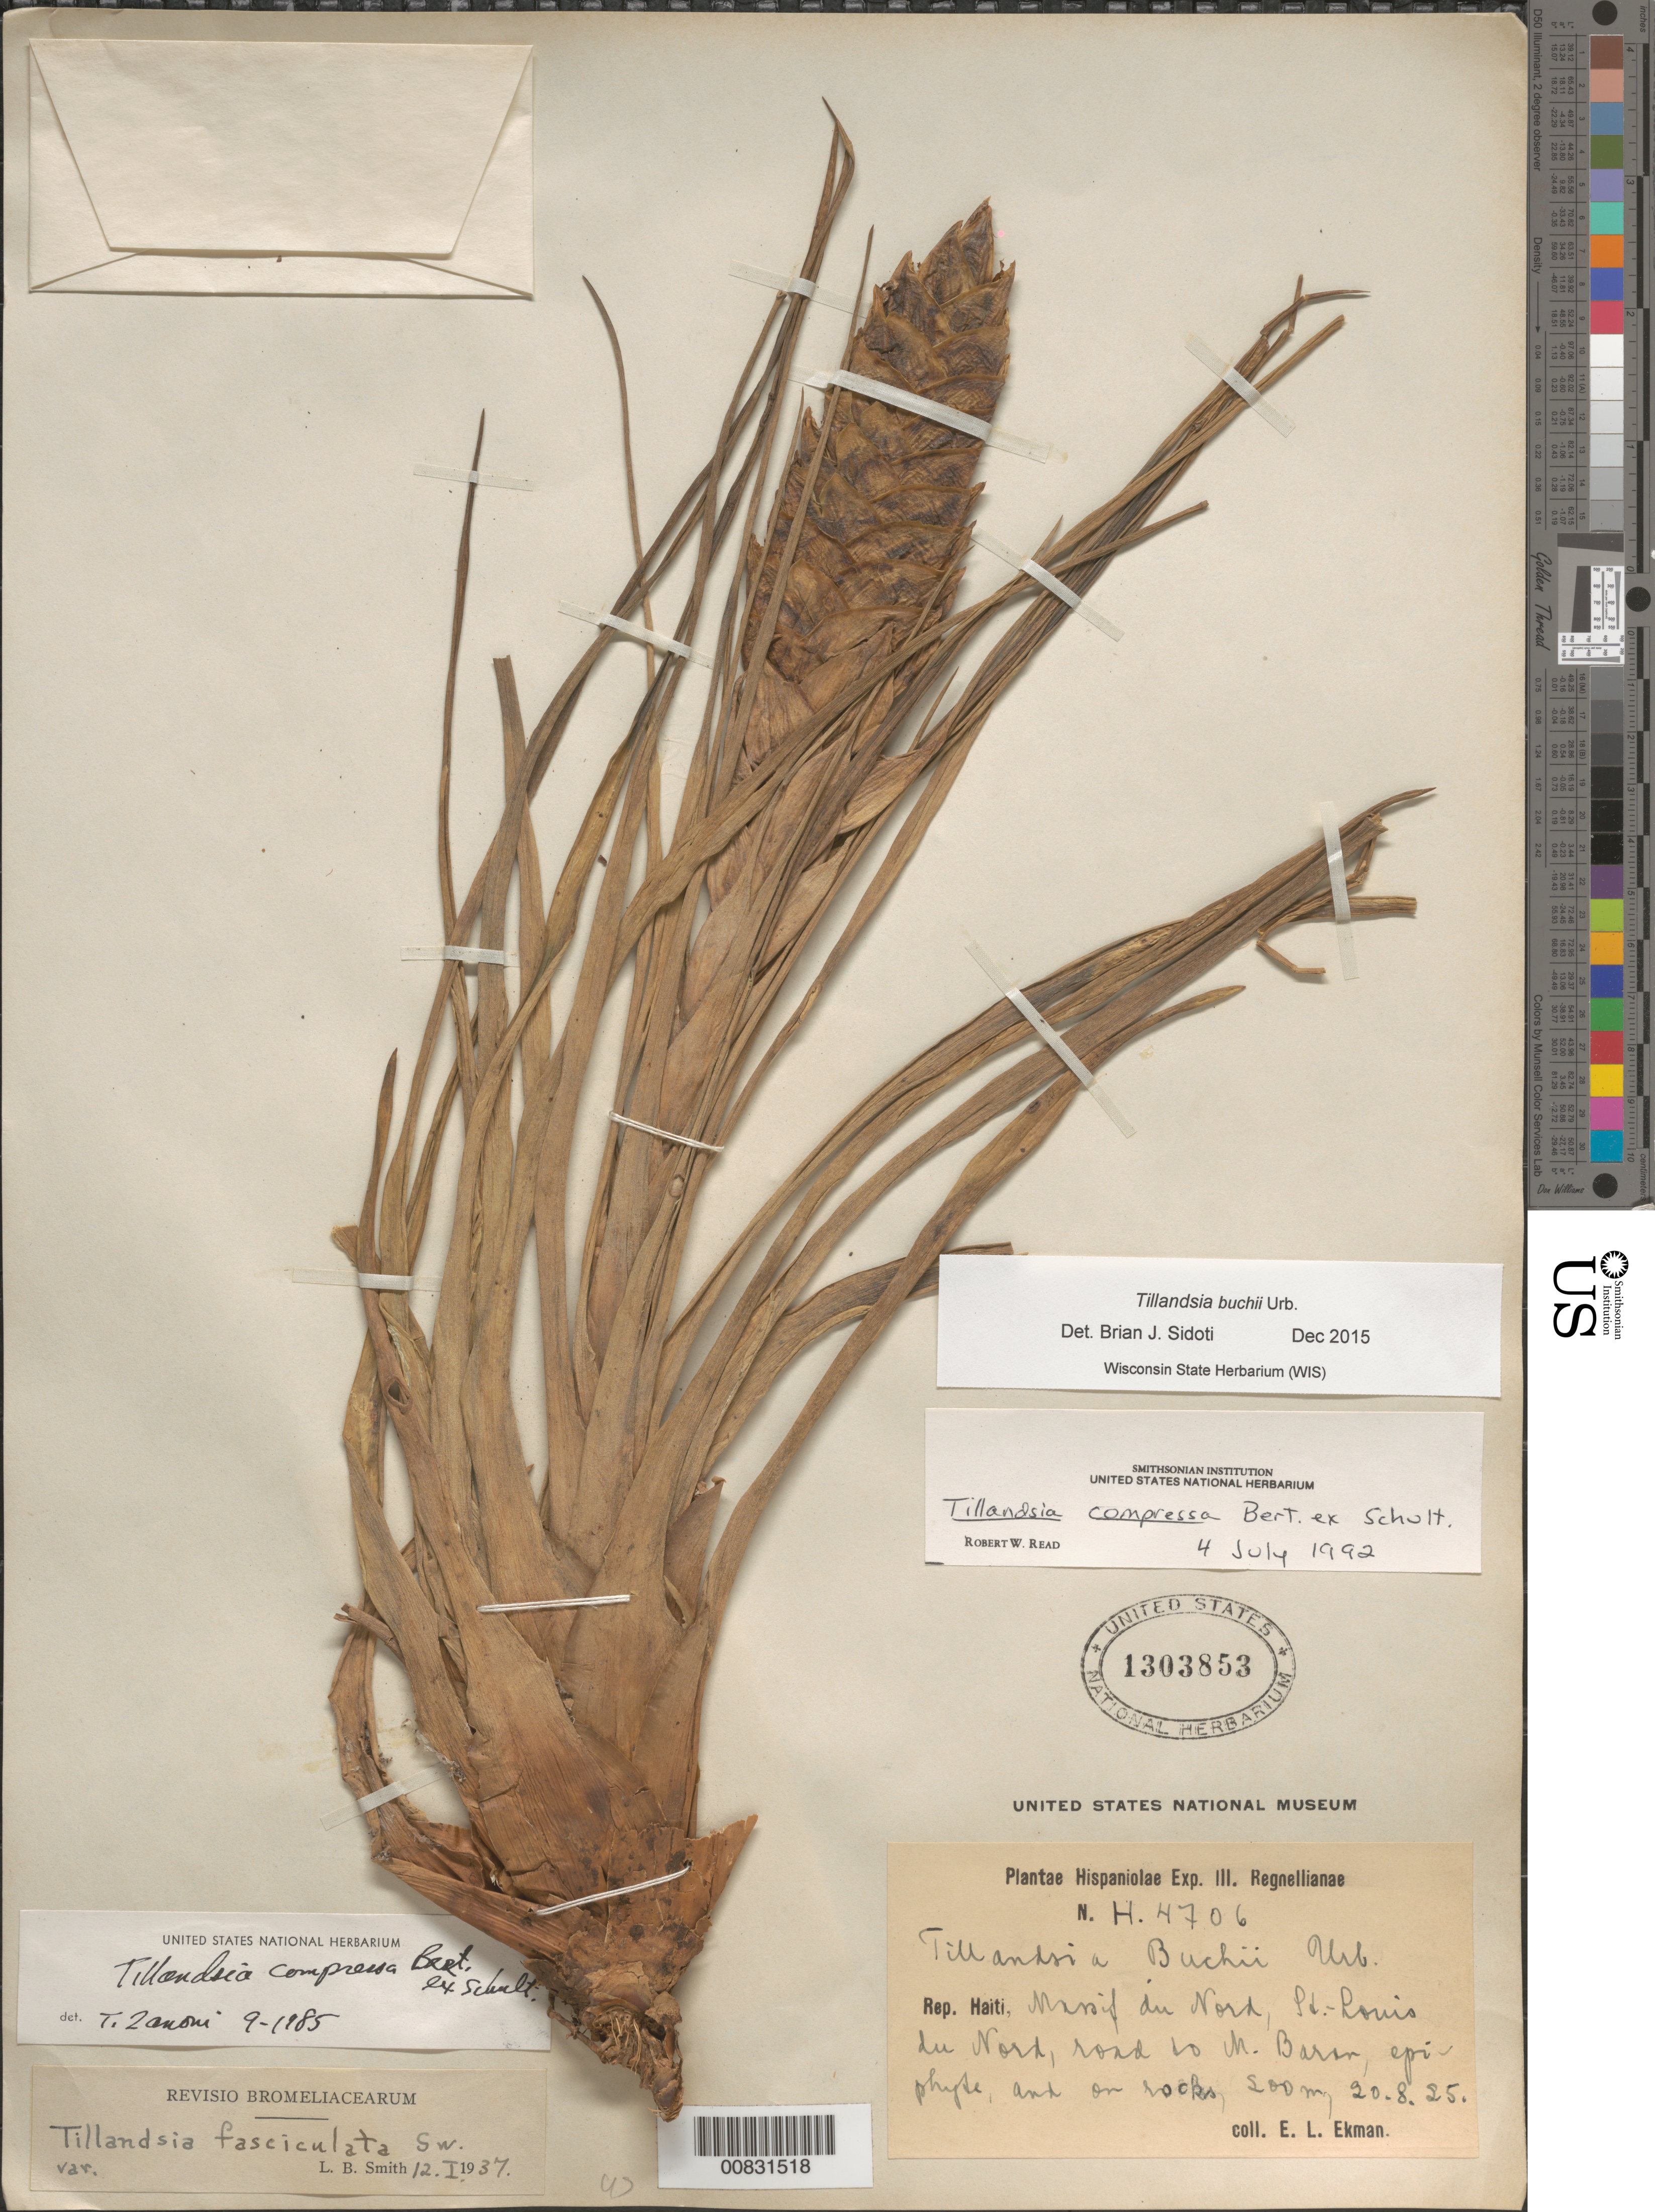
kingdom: Plantae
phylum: Tracheophyta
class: Liliopsida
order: Poales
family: Bromeliaceae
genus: Tillandsia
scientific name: Tillandsia buchii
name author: Urb.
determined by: Sidoti, B. J.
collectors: E. L. Ekman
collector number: H 4706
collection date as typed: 20 Aug 1925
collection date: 1925-08-20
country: Haiti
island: Hispaniola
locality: Massif du Nord, St. Louis du Nord, road to M. Baron.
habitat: On rocks.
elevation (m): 200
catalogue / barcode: US 1303853